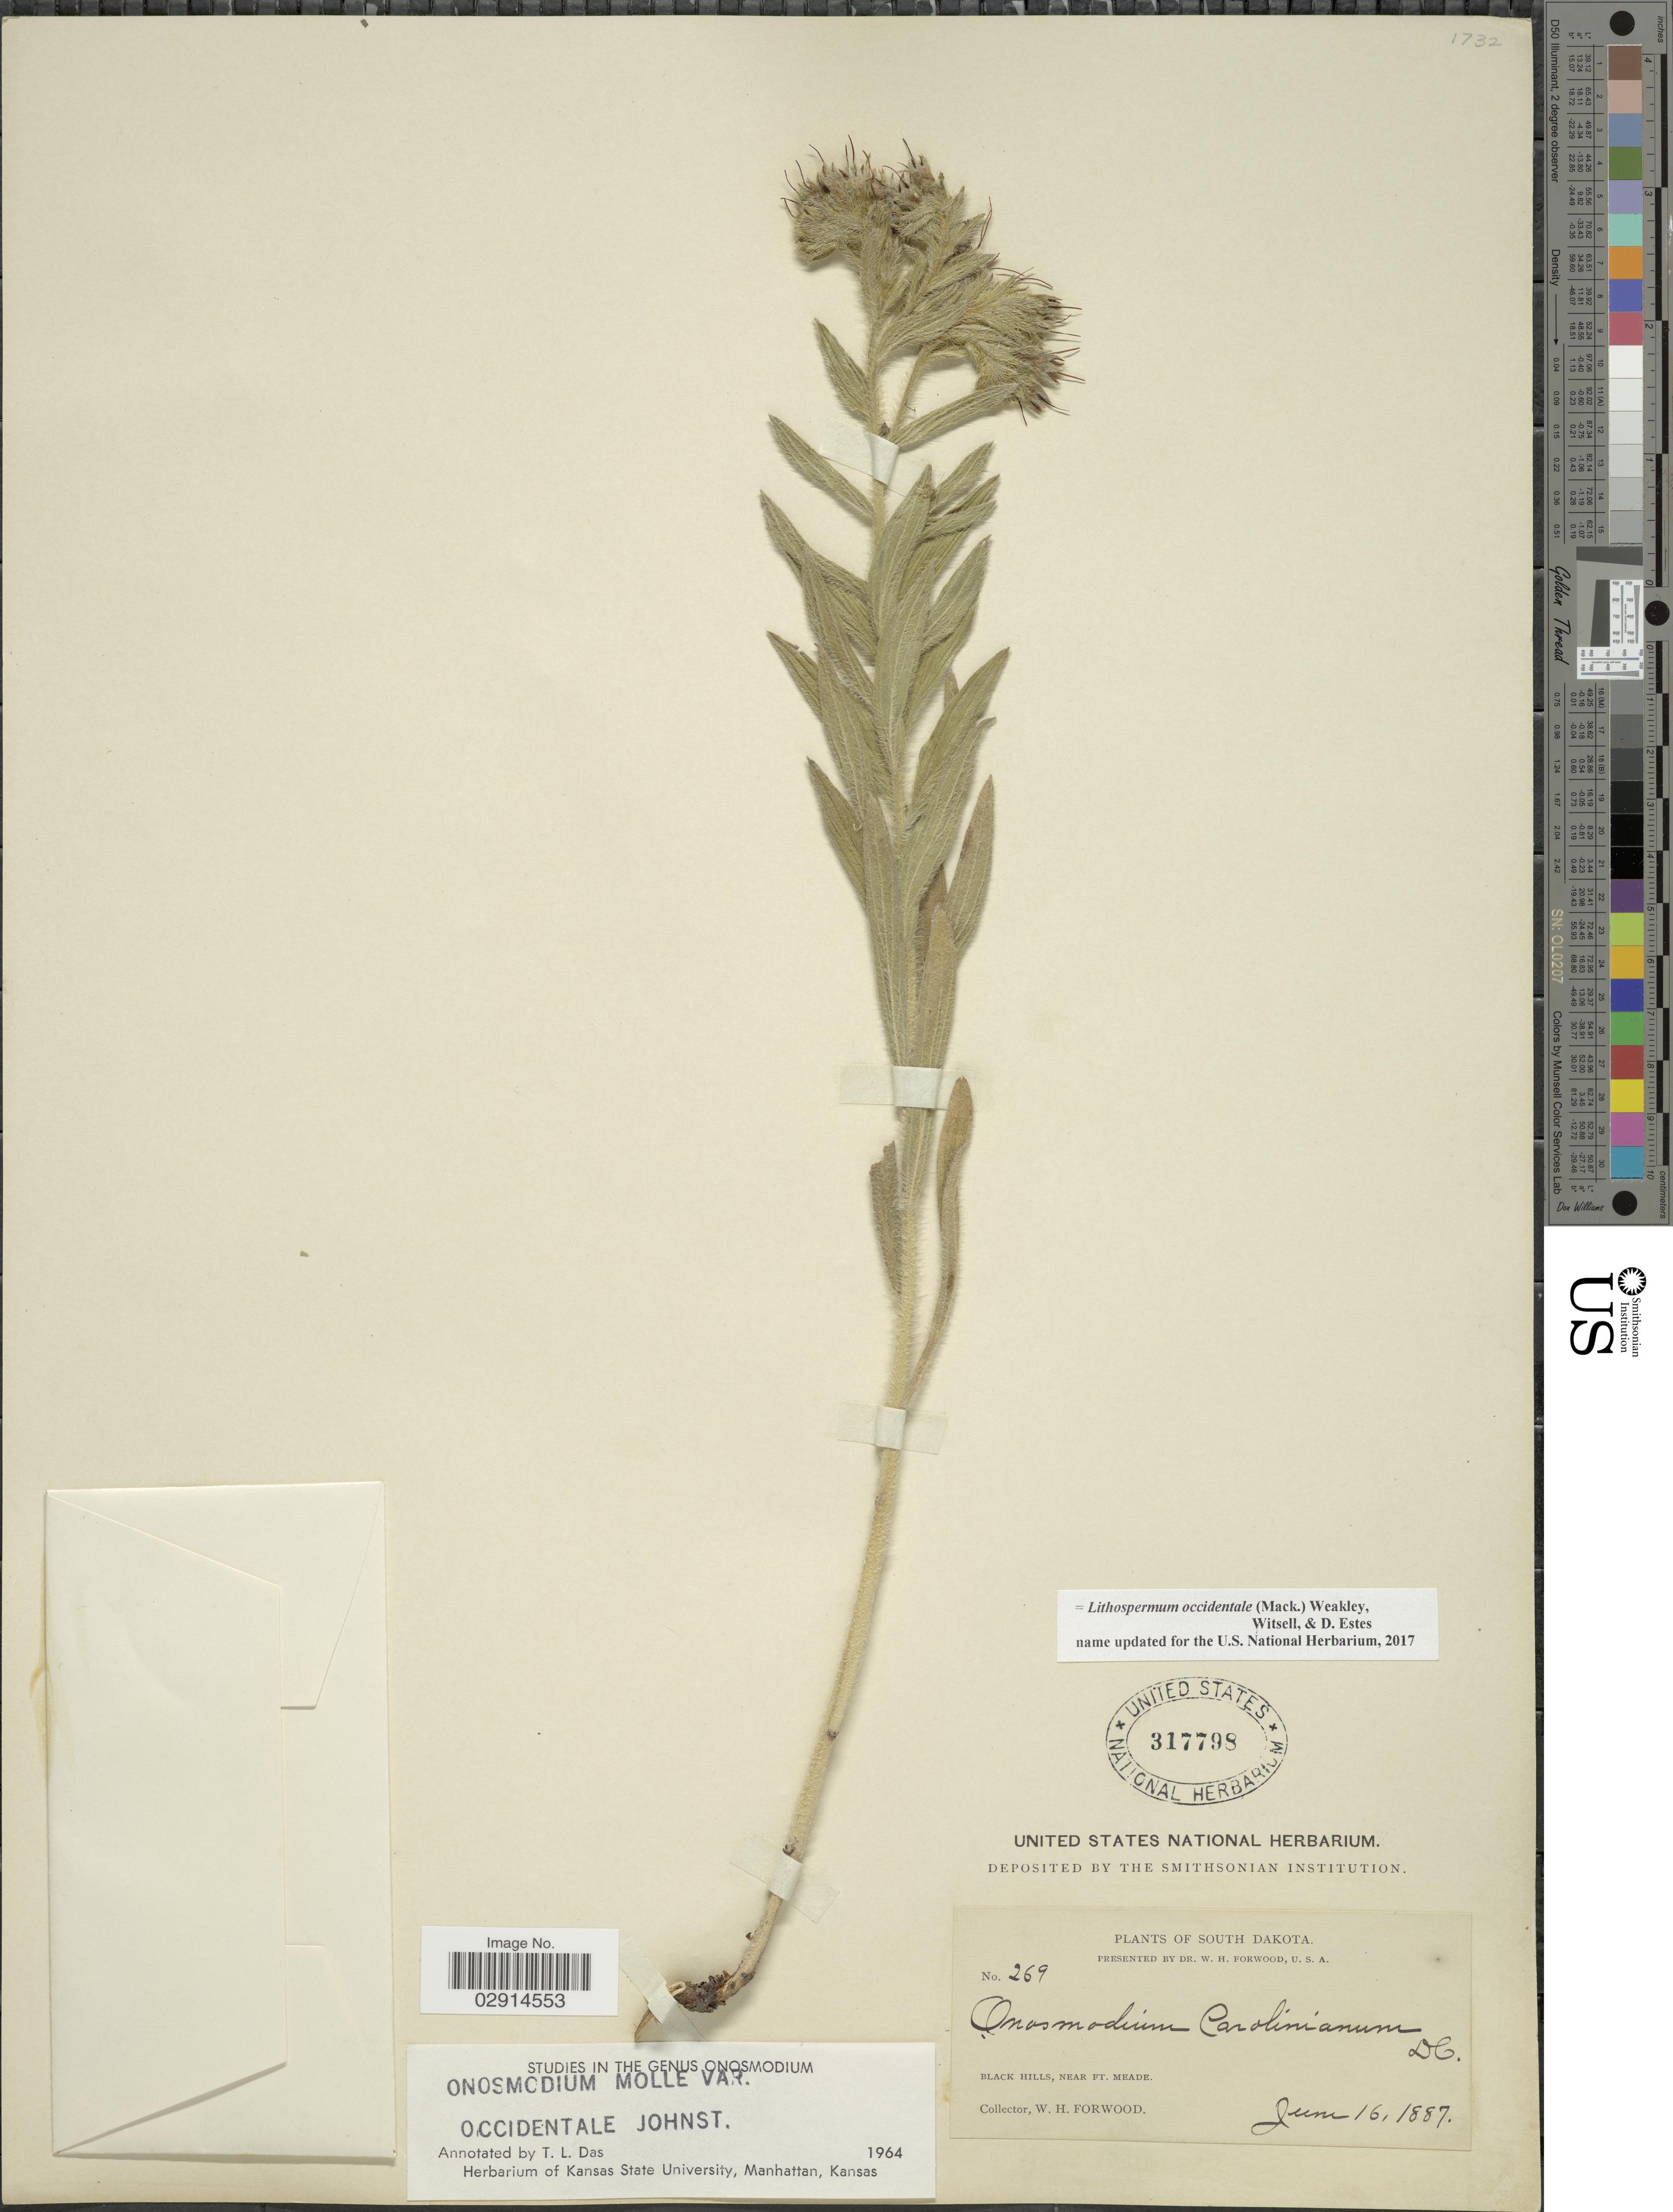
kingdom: Plantae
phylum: Tracheophyta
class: Magnoliopsida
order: Boraginales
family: Boraginaceae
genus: Lithospermum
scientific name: Lithospermum occidentale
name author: (Mack.) Weakley et al.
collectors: W. Forwood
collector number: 269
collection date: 1887-06-16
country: United States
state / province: South Dakota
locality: Black Hills, near Ft. Meade.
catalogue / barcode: US 317798